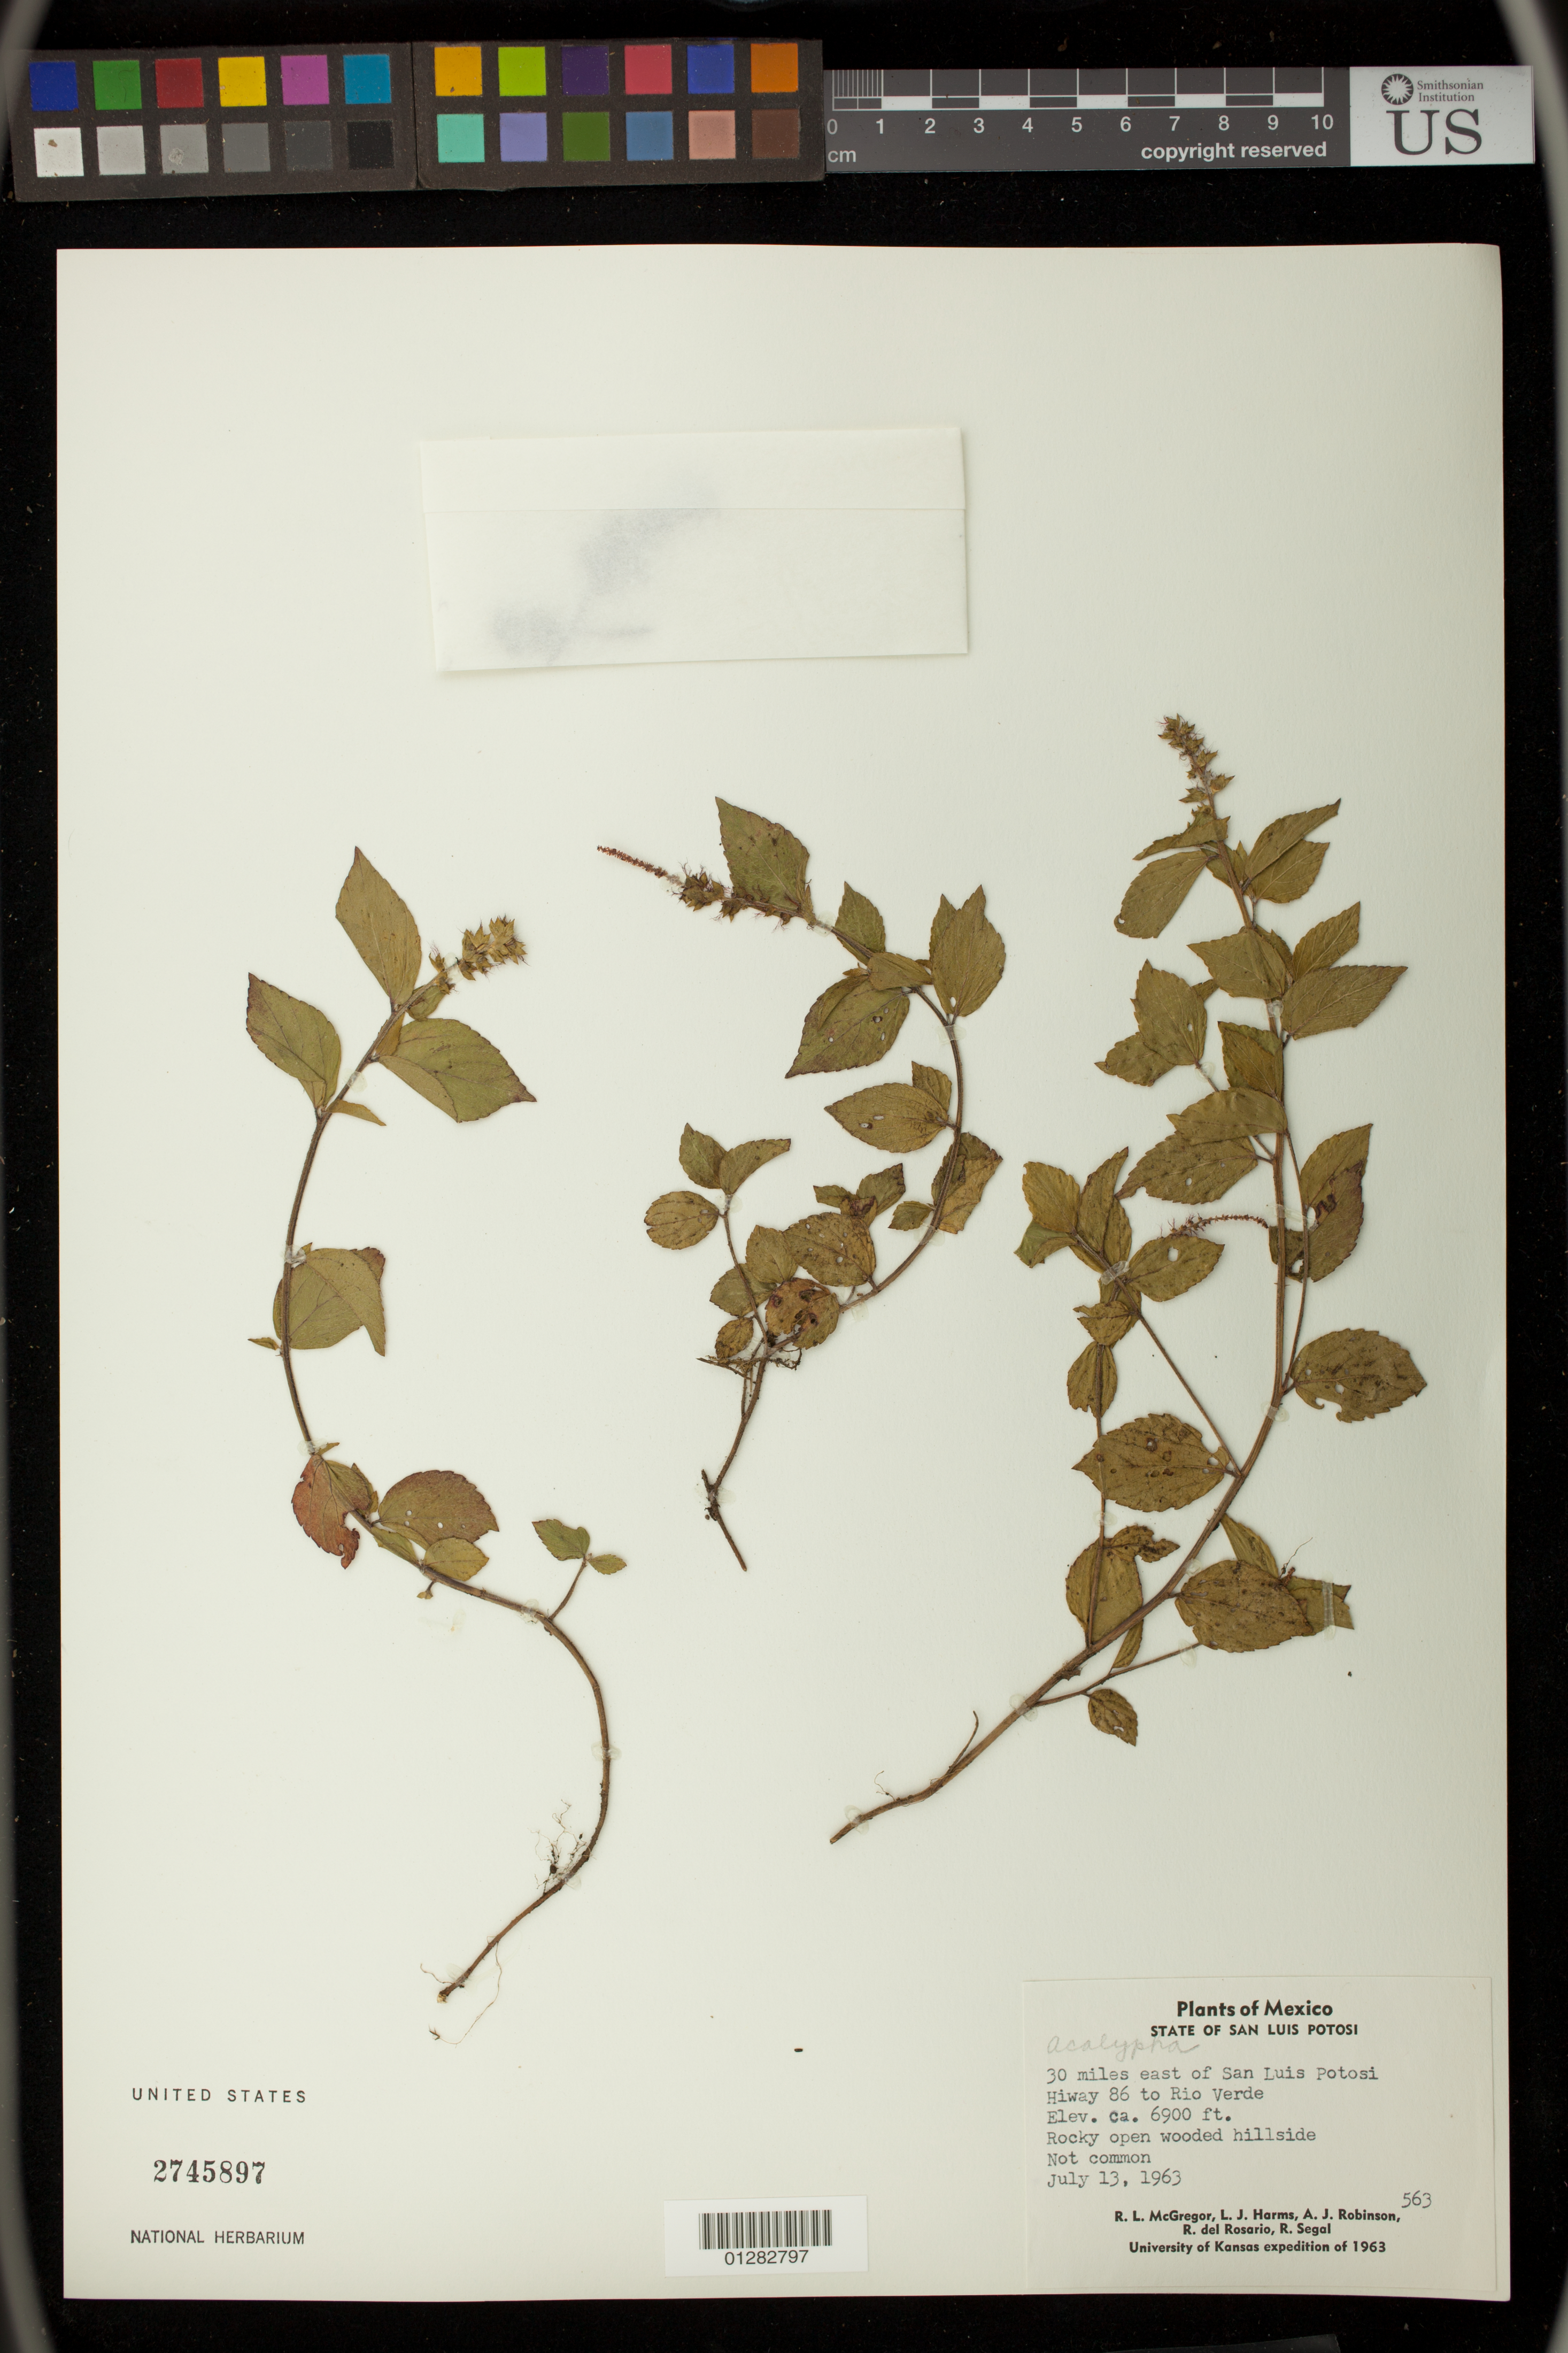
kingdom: Plantae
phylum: Tracheophyta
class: Magnoliopsida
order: Malpighiales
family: Euphorbiaceae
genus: Acalypha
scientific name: Acalypha sp.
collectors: R. L. McGregor, L. Harms, A. J. Robinson & R. del Rosario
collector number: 563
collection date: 1963-07-13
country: Mexico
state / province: San Luis Potosi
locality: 30 miles east of San Luis Potosi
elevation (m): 2103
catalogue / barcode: US 2745897